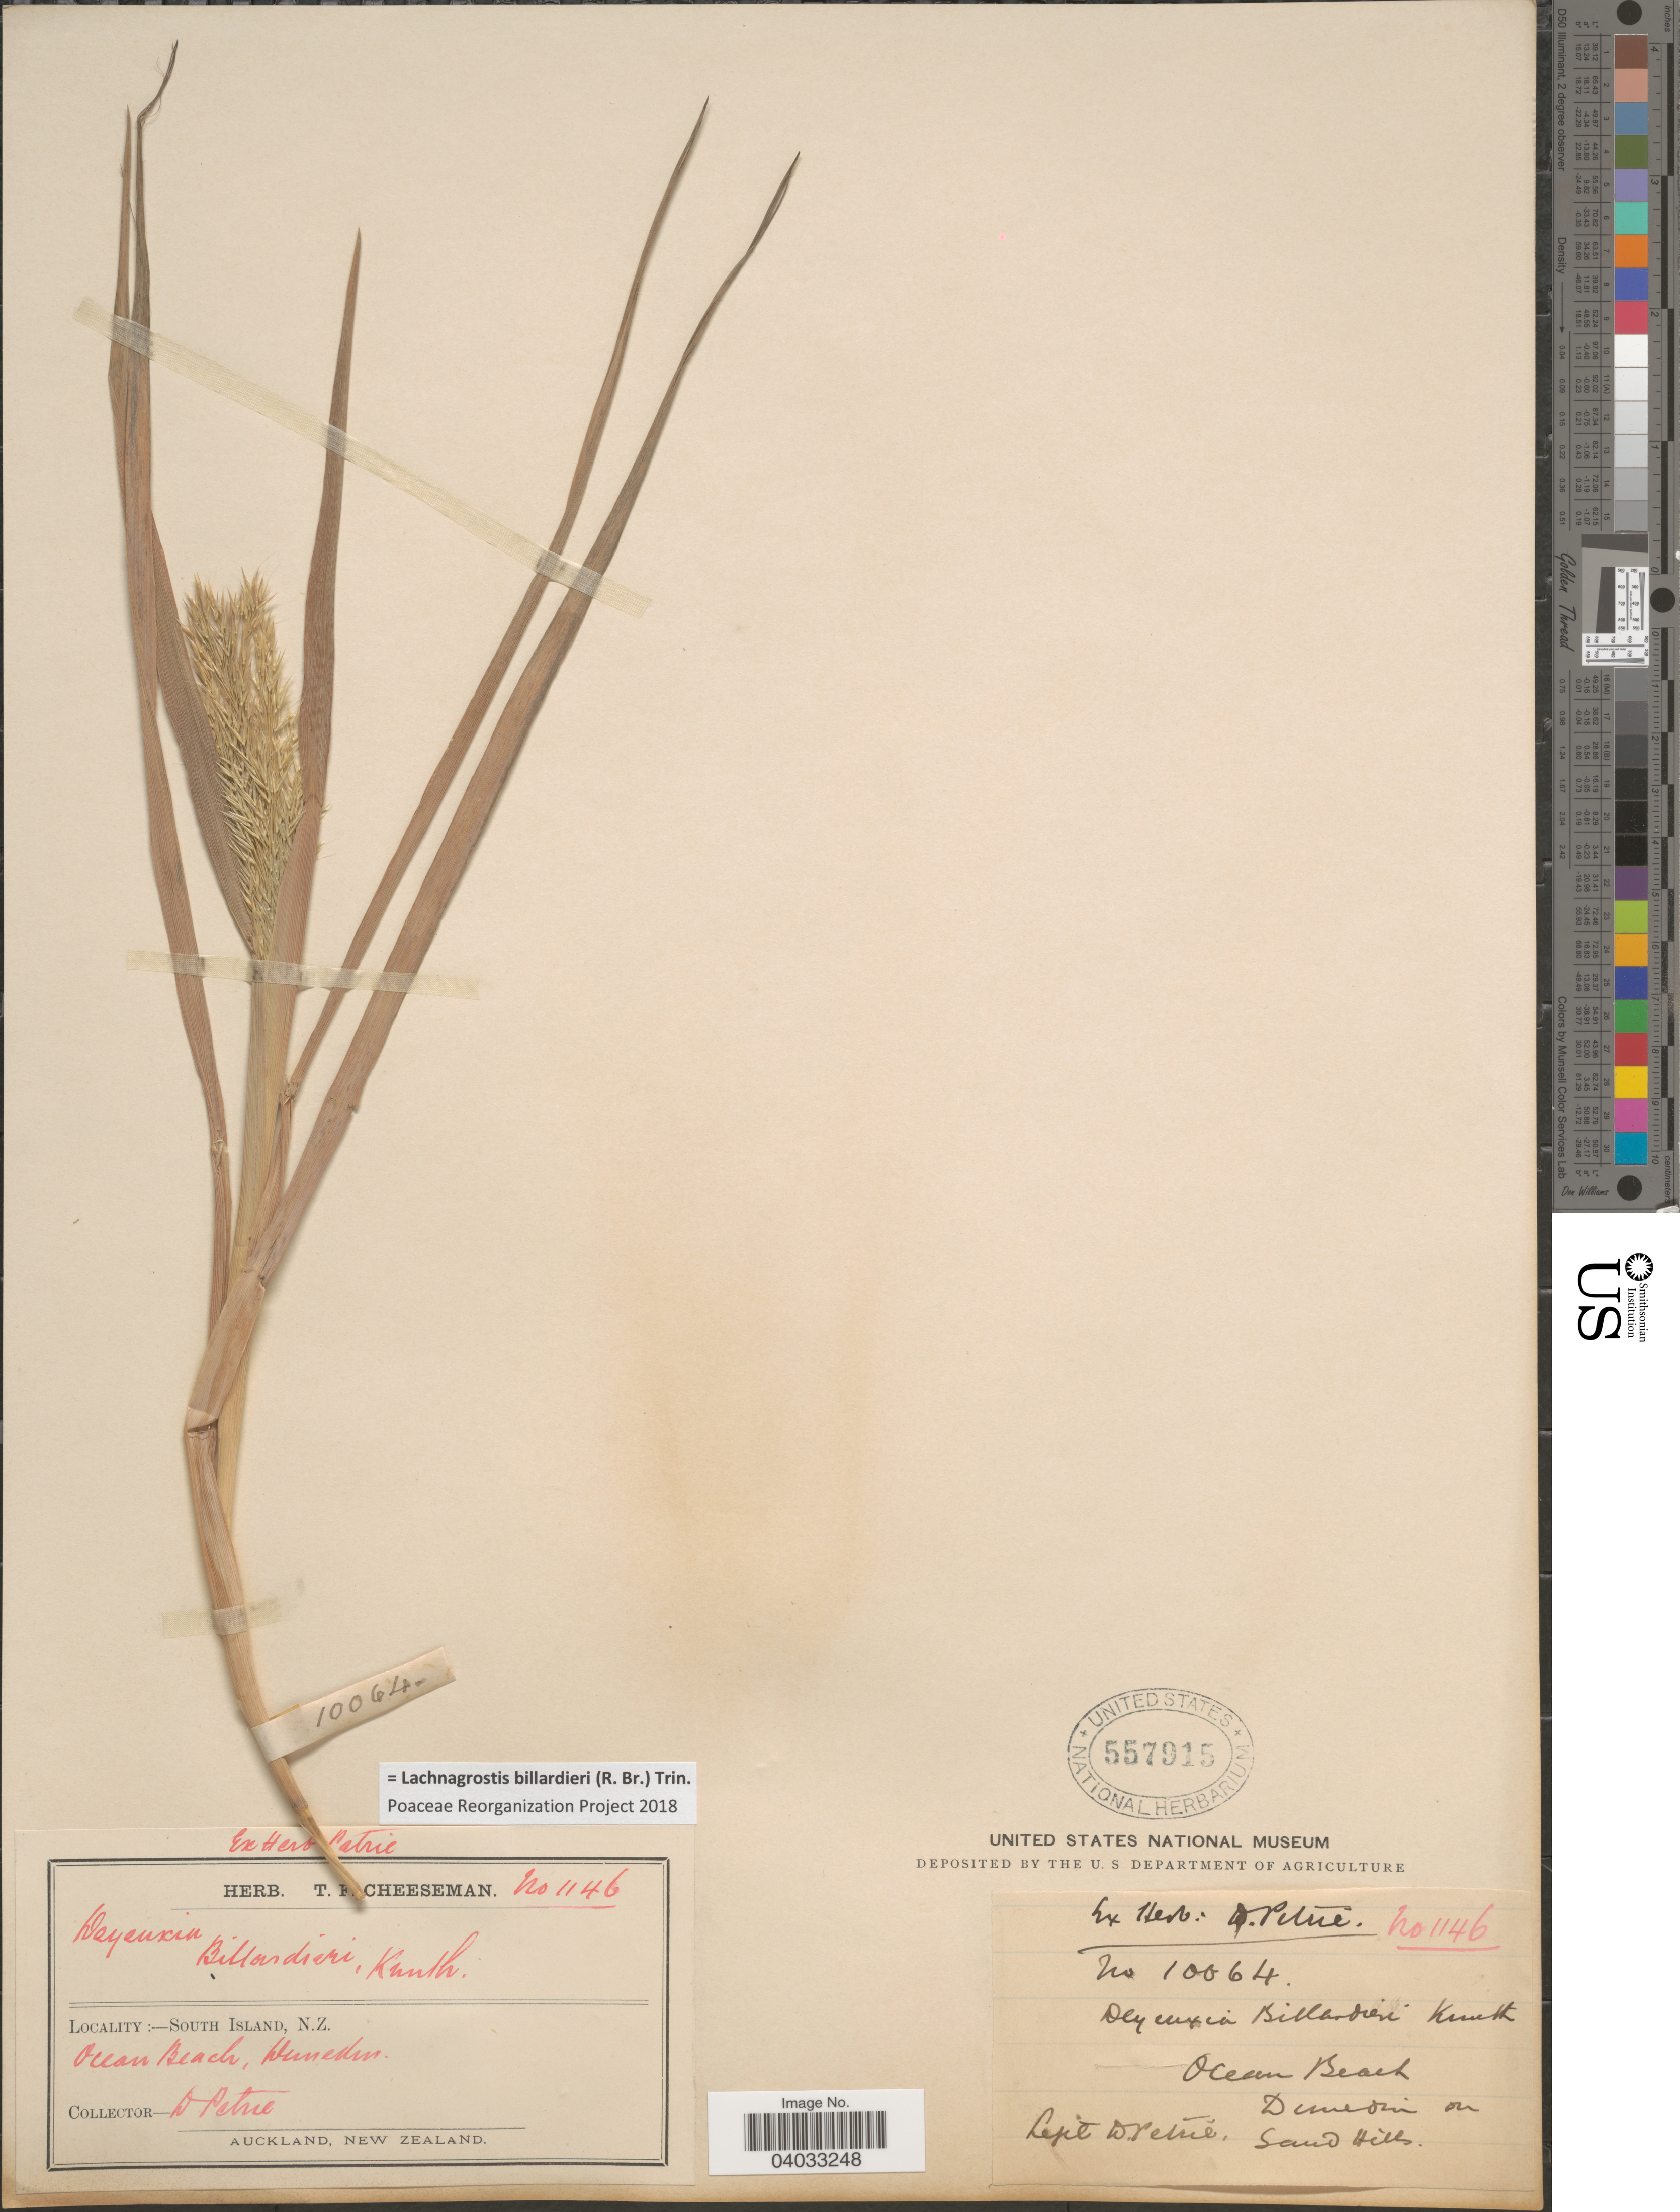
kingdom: Plantae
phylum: Tracheophyta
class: Liliopsida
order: Poales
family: Poaceae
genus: Lachnagrostis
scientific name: Lachnagrostis billardieri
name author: (R. Br.) Trin.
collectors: D. Petrie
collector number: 1146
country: New Zealand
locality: South Island. Ocean Beach. Dunedin.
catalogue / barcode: US 557915